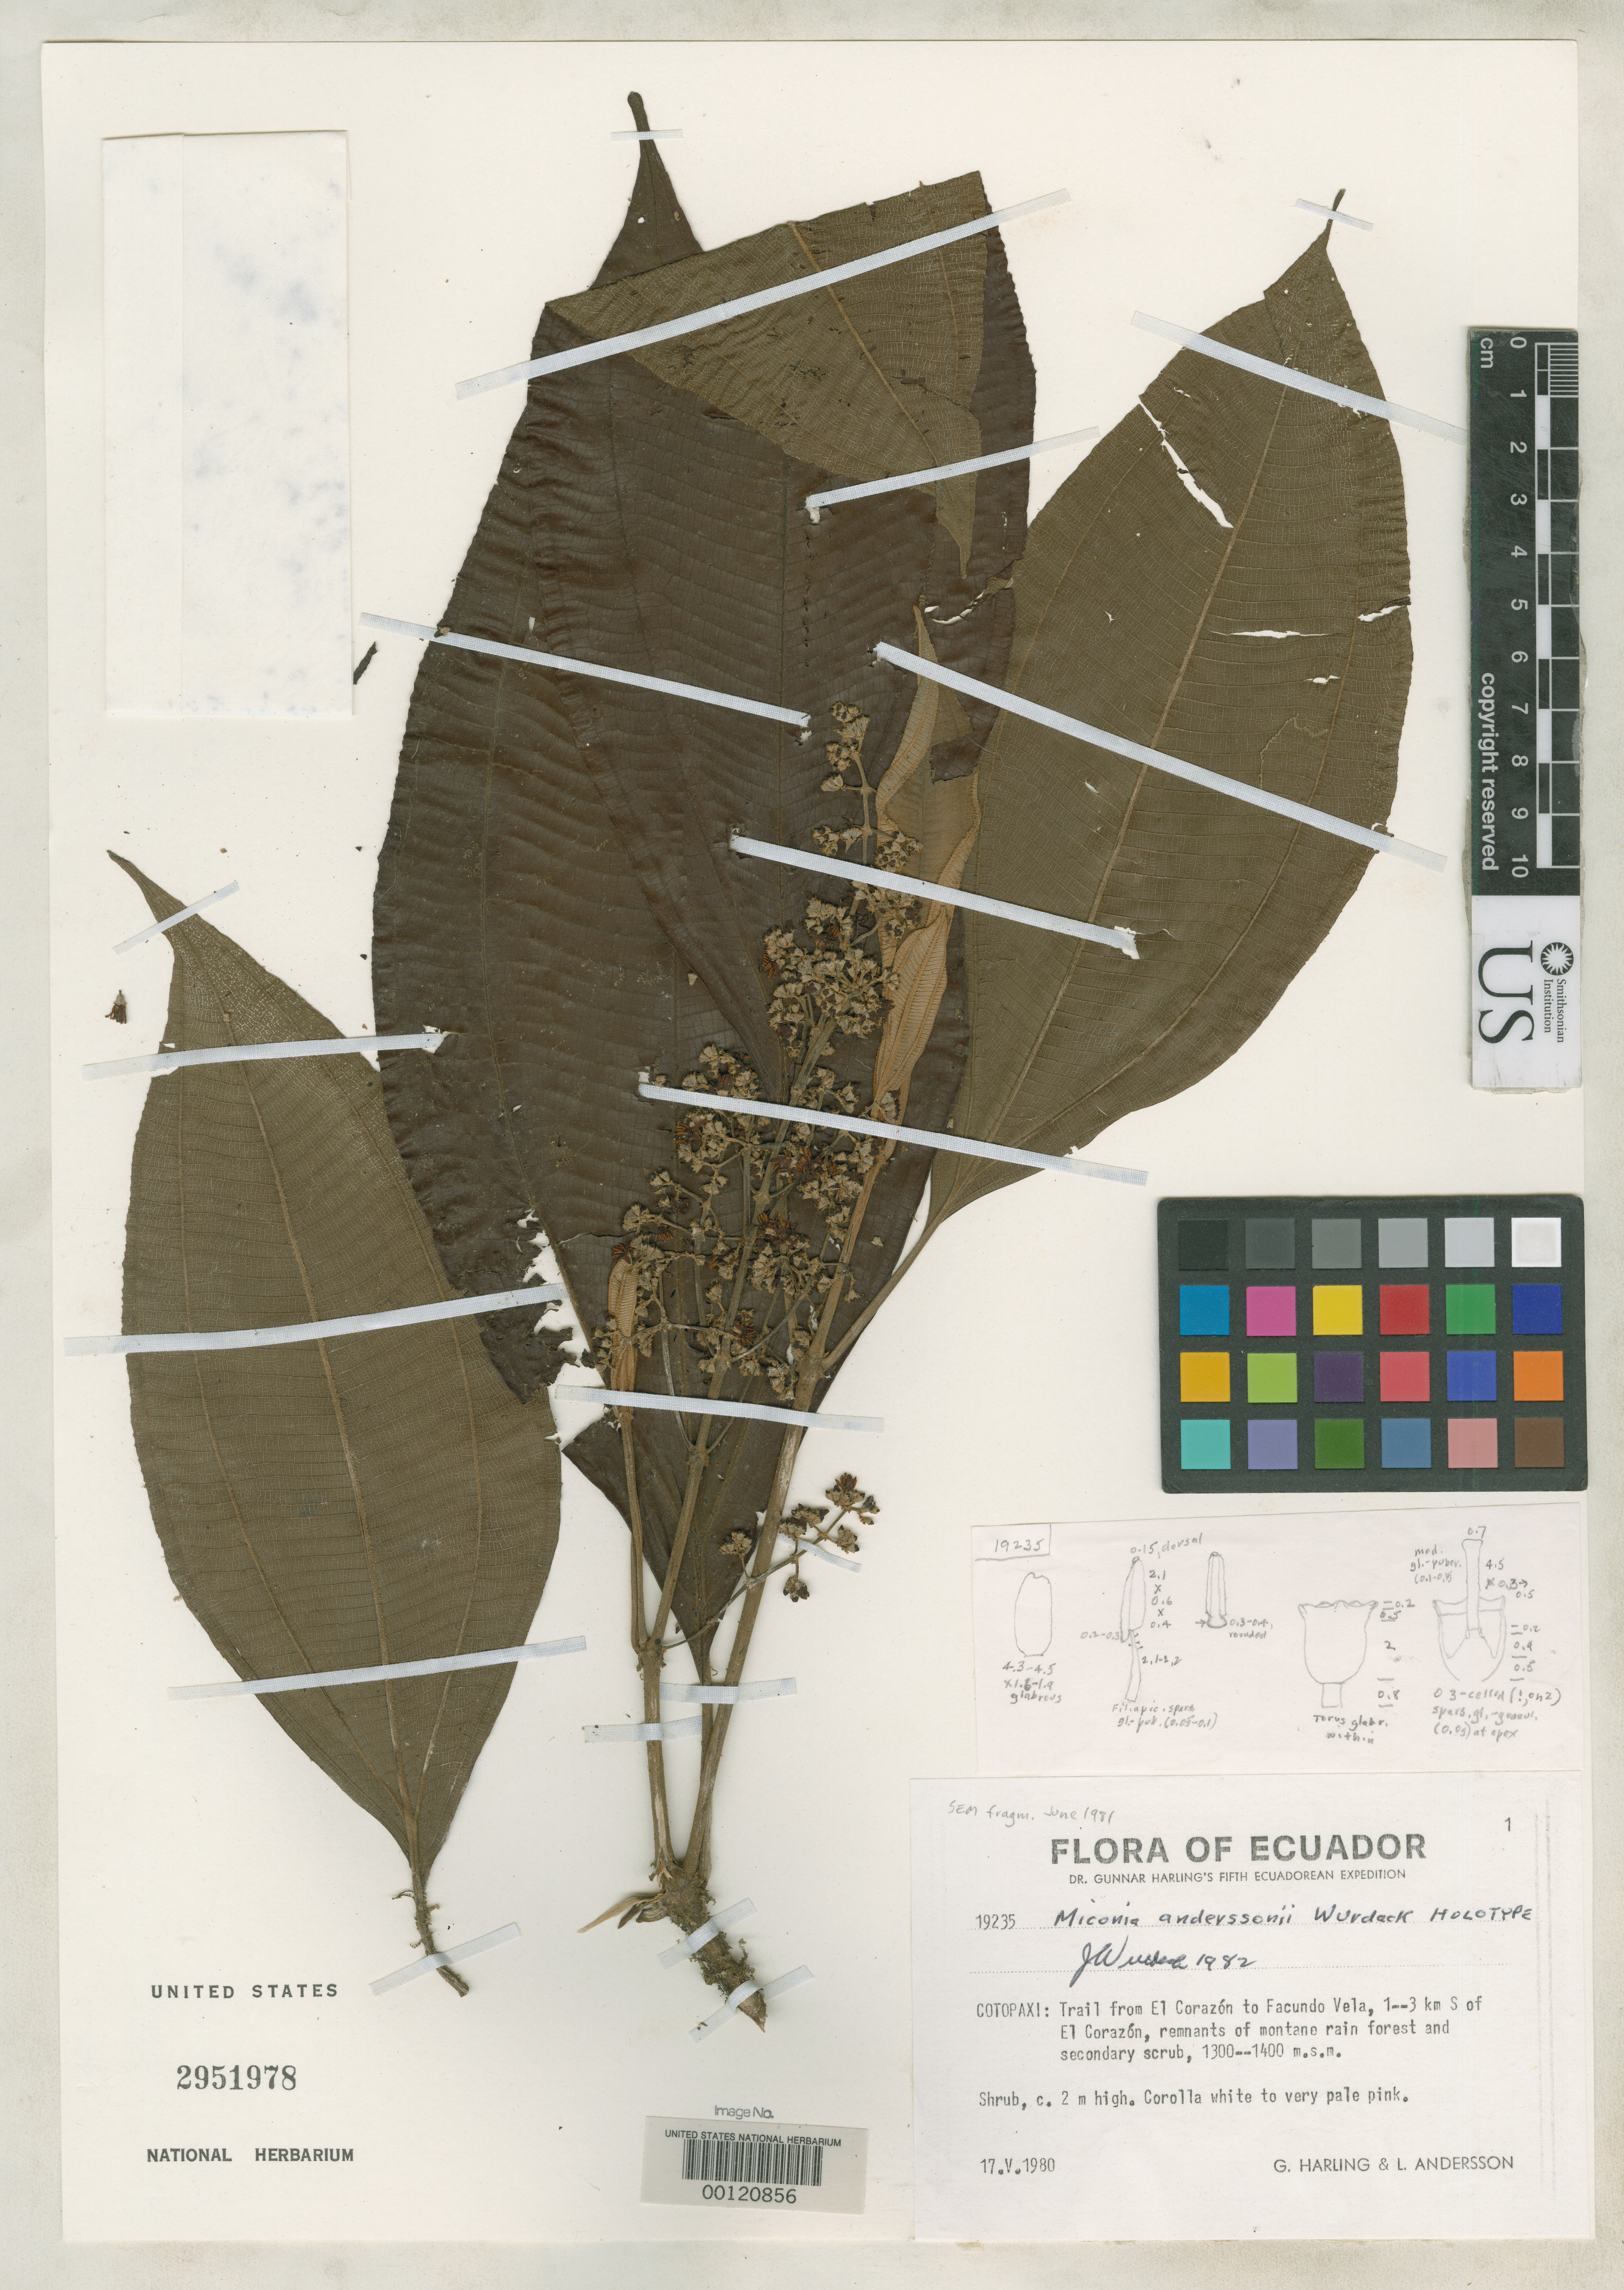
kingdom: Plantae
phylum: Tracheophyta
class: Magnoliopsida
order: Myrtales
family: Melastomataceae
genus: Miconia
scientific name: Miconia anderssonii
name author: Wurdack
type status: Holotype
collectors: G. Harling & L. Andersson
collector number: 19235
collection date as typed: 17 Apr 1980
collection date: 1980-04-17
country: Ecuador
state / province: Cotopaxi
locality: Trail from El Corazon to Facundo Vela, 1-3 km S of El Corazon.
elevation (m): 1300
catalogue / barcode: US 2951978